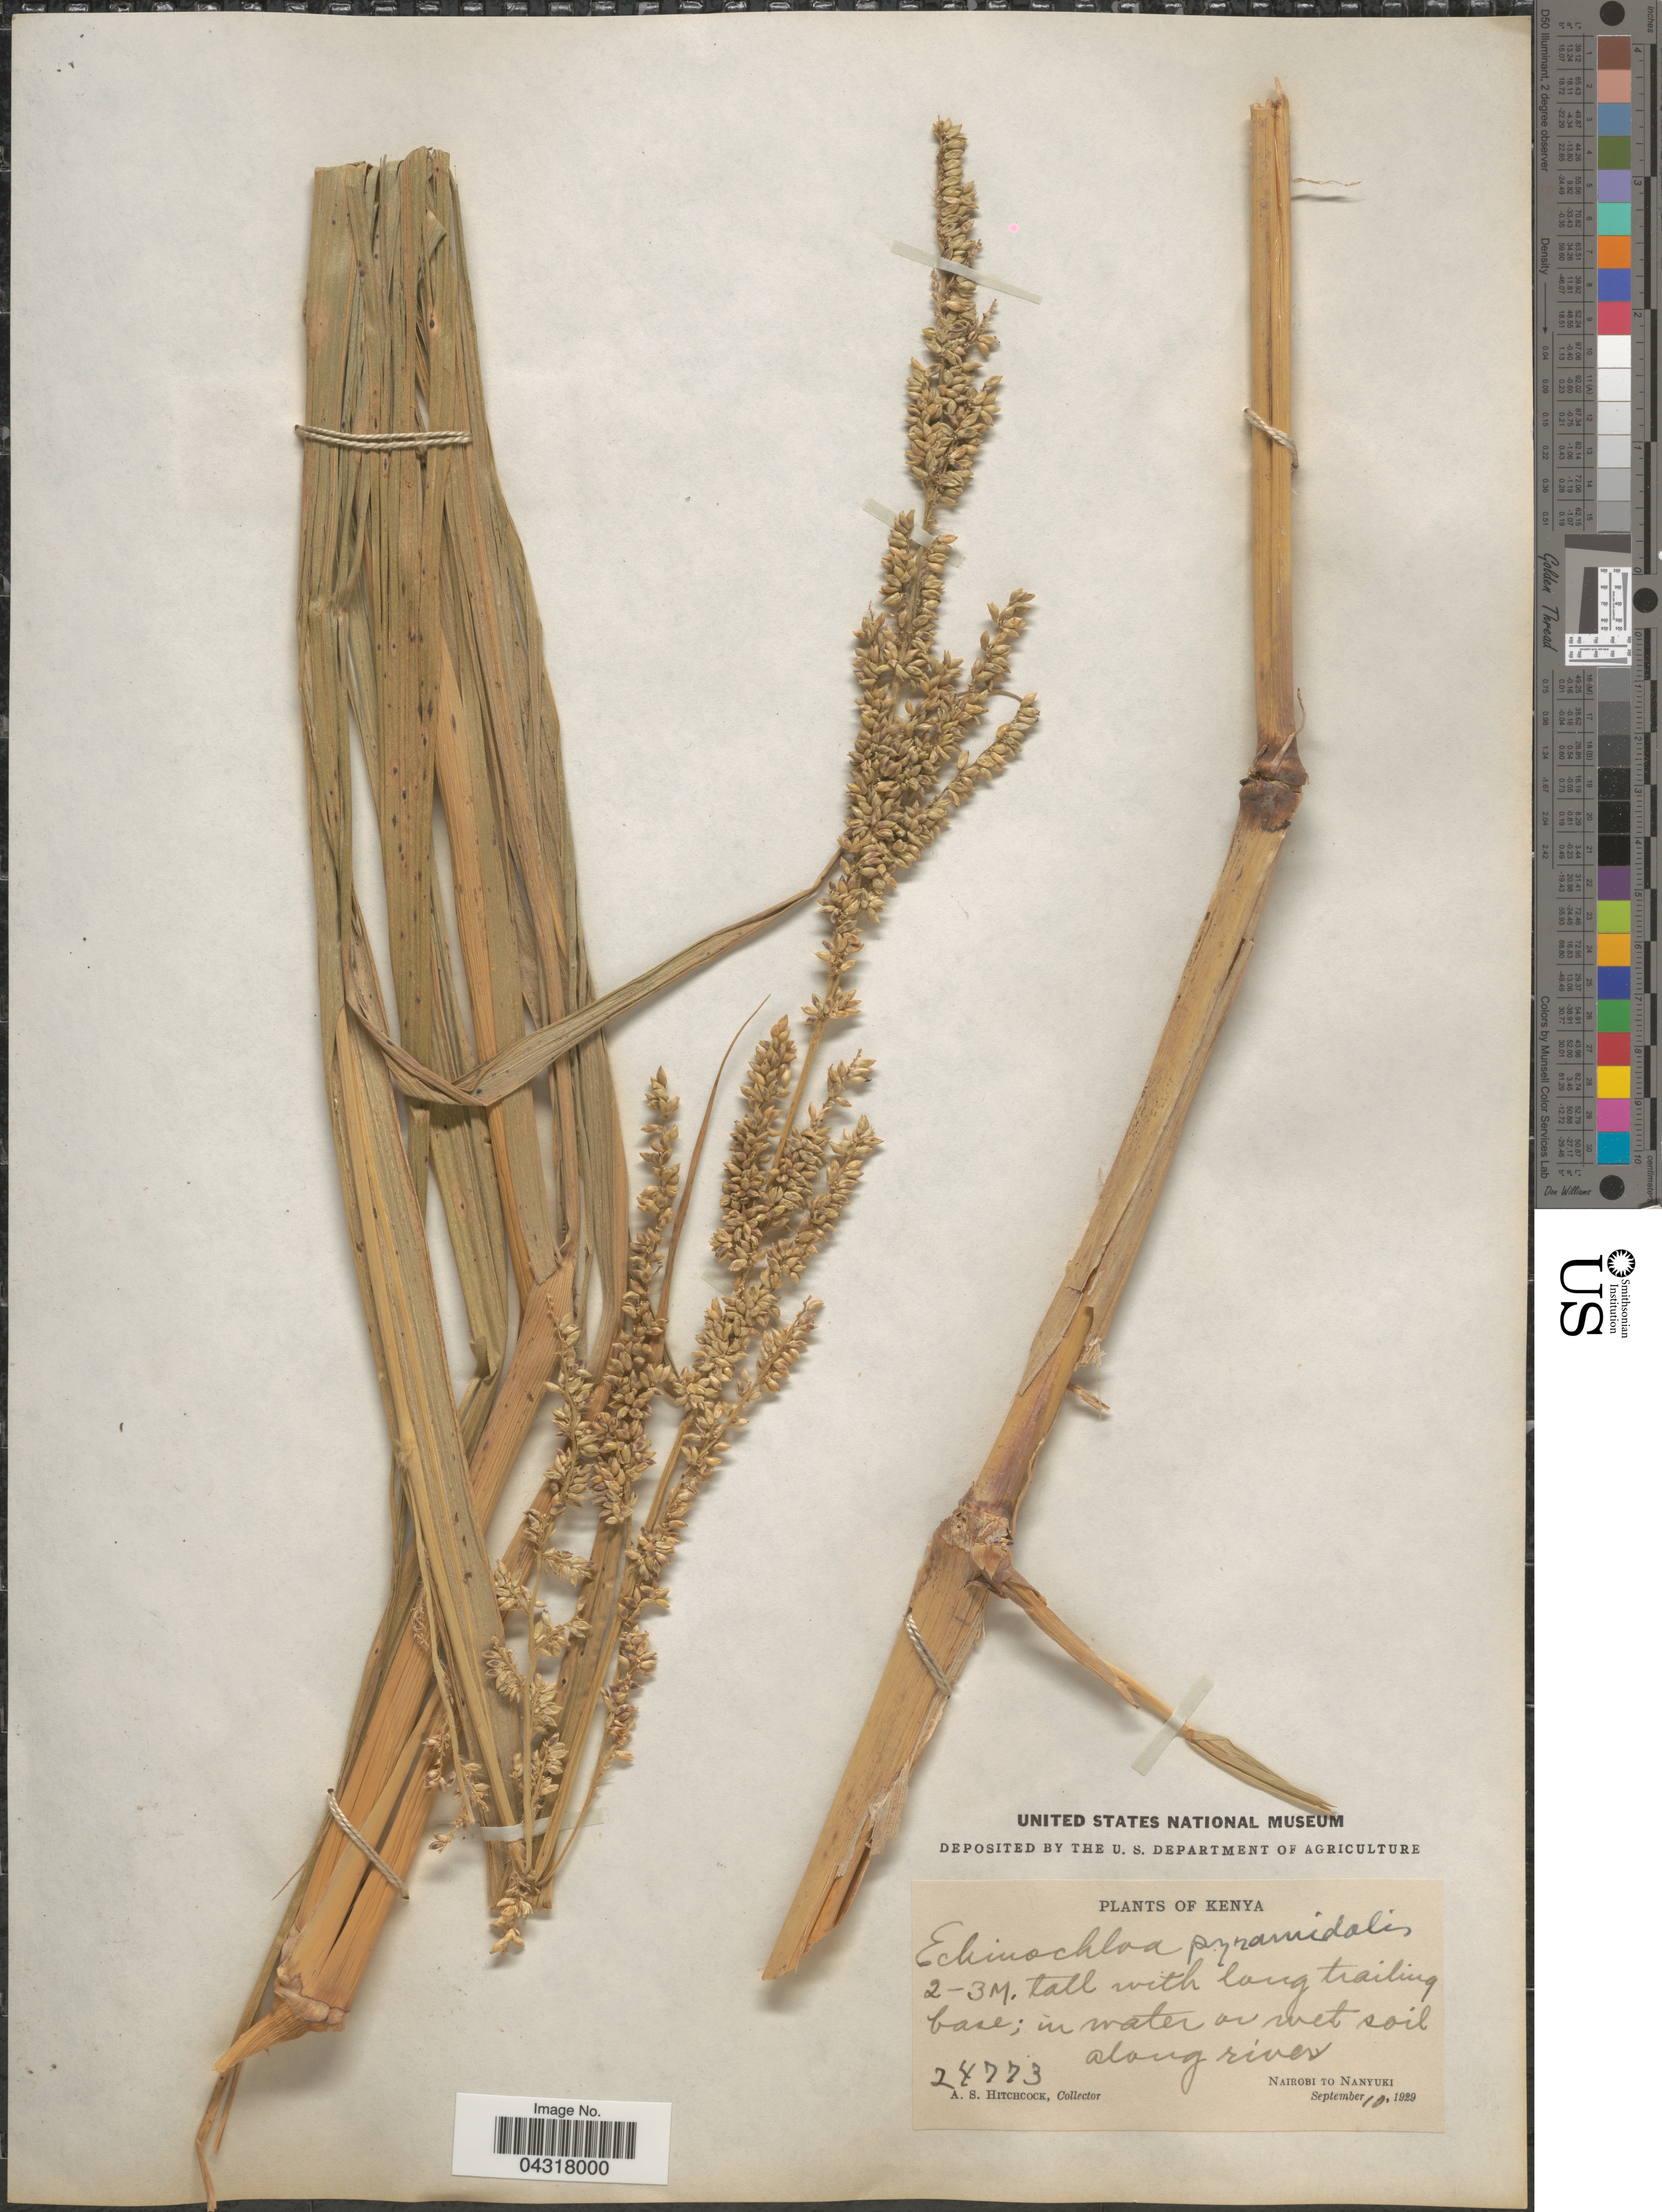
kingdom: Plantae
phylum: Tracheophyta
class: Liliopsida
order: Poales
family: Poaceae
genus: Echinochloa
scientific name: Echinochloa pyramidalis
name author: (Lam.) Hitchc. & Chase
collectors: A. S. Hitchcock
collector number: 24773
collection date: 1929-09-10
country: Kenya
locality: In water on wet soil along river. Nairobi to Nanyuki.